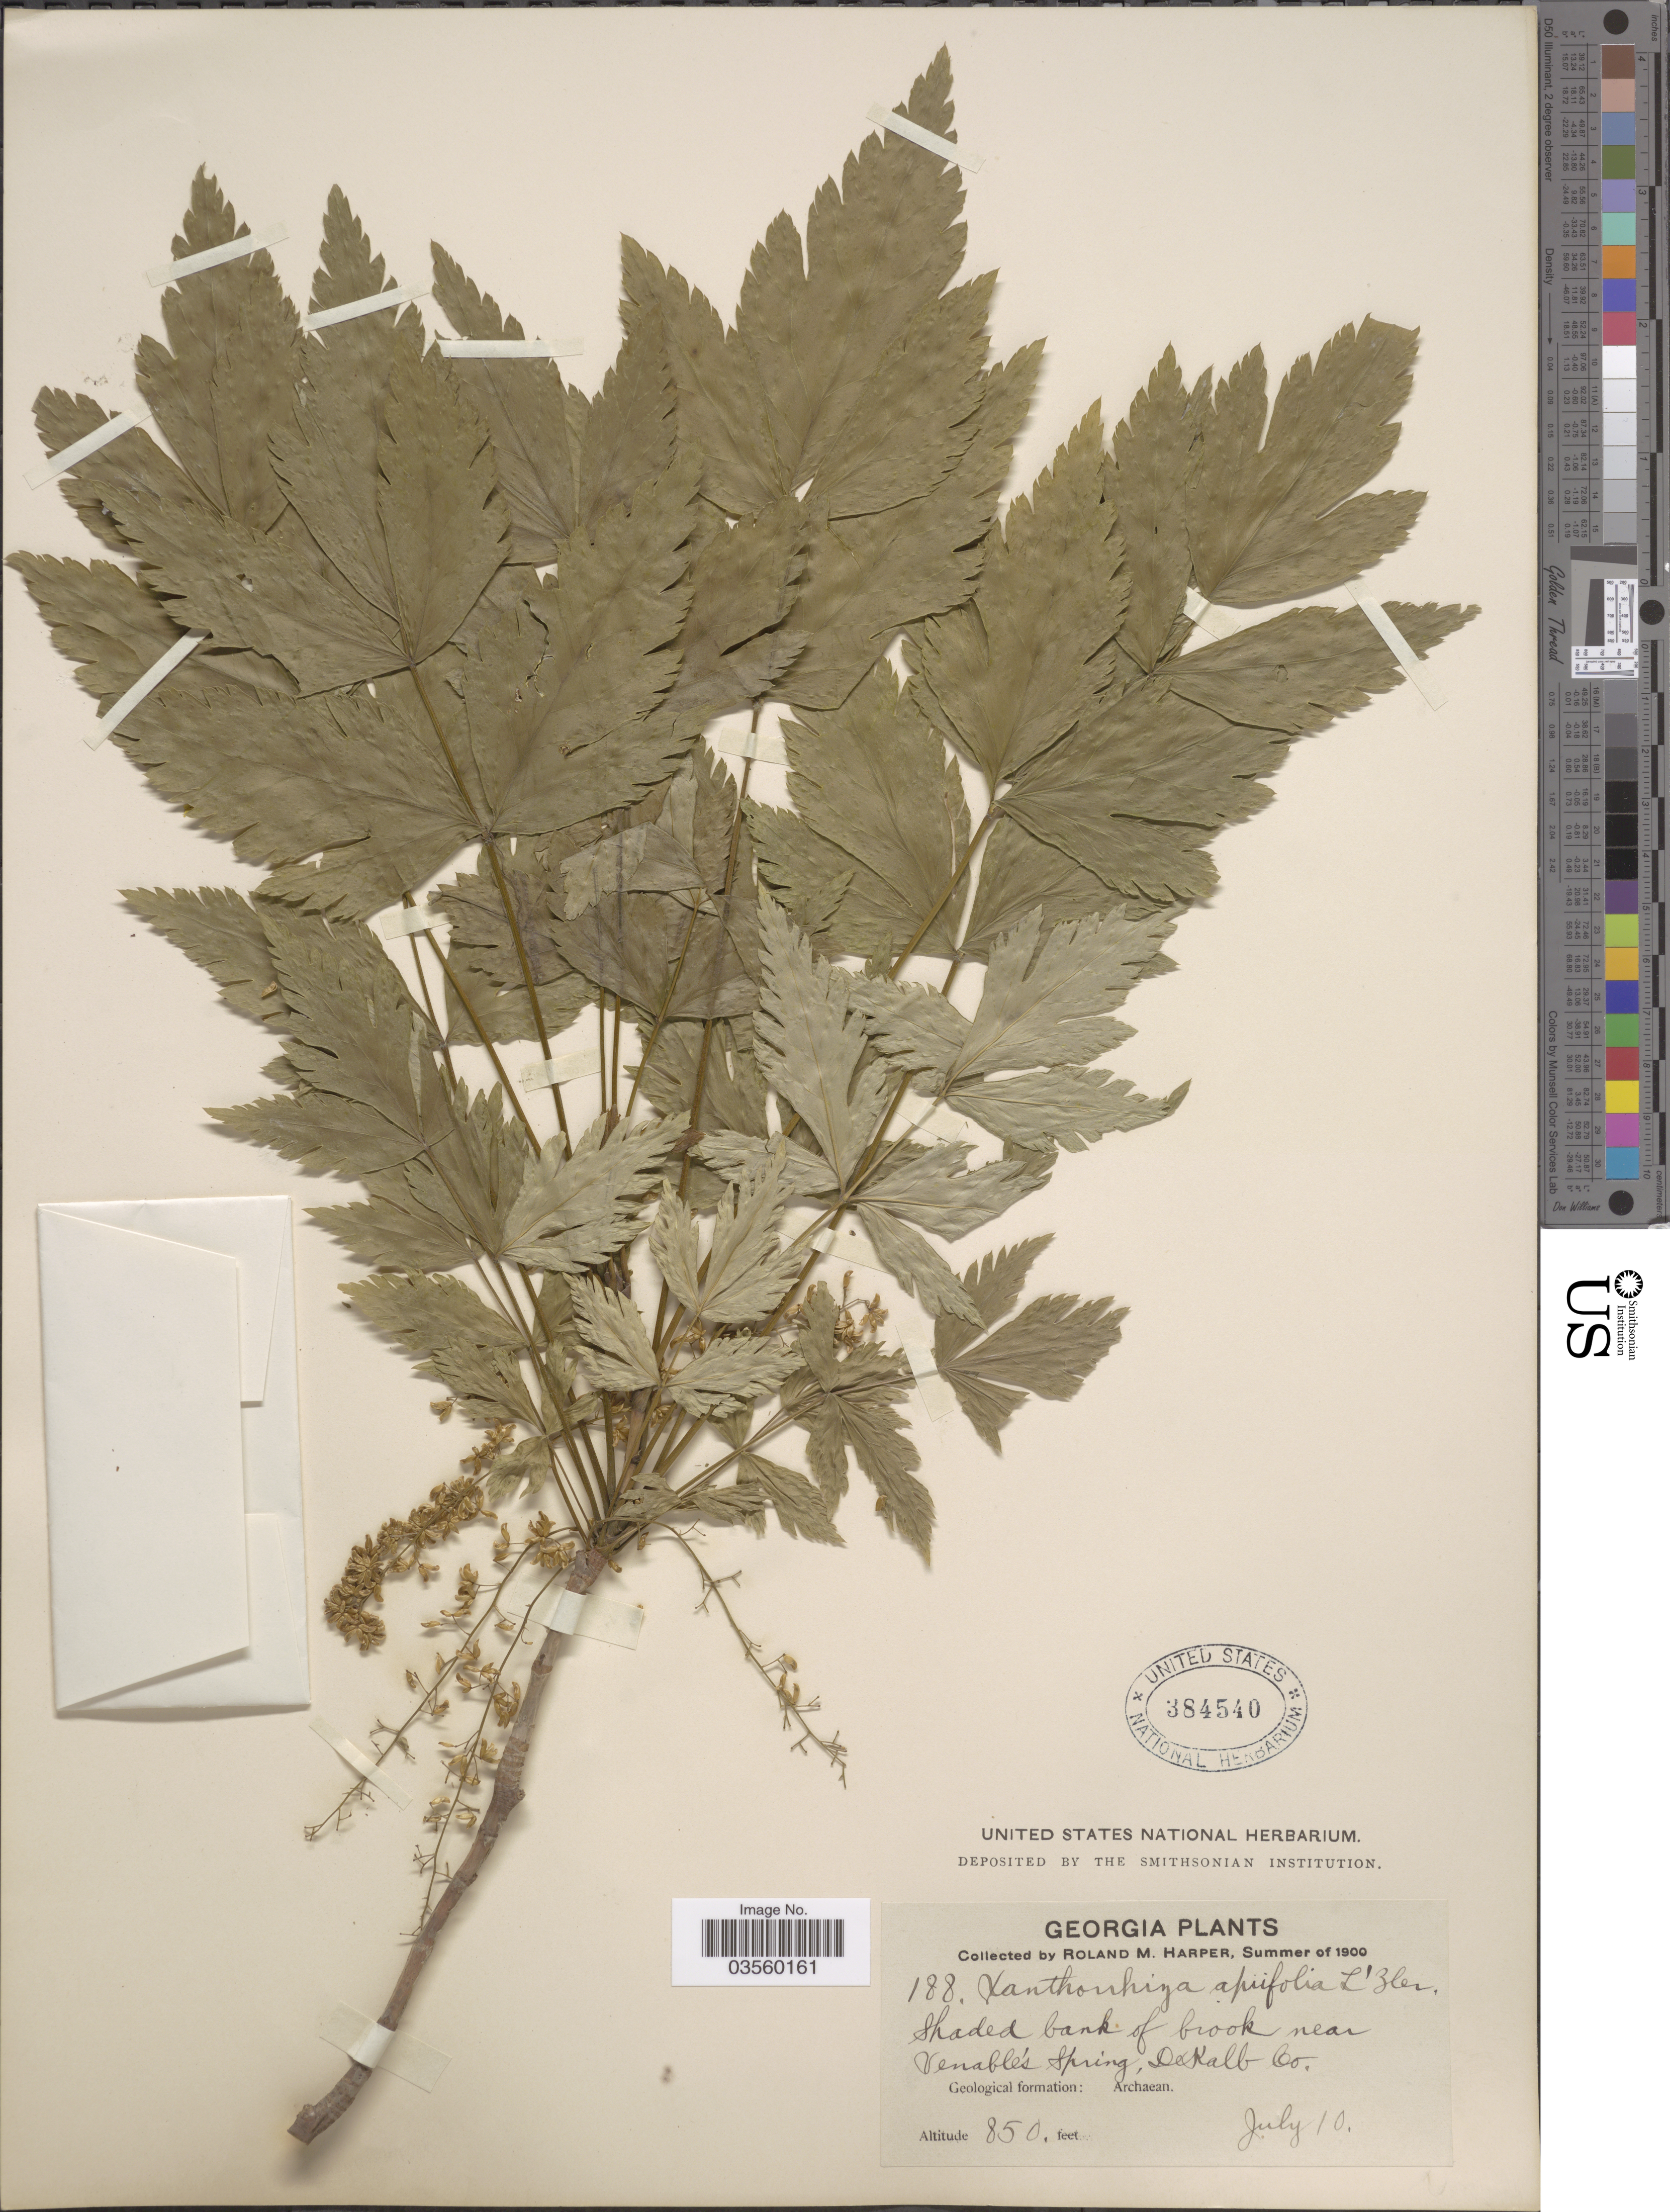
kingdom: Plantae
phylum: Tracheophyta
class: Magnoliopsida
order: Ranunculales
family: Ranunculaceae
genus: Xanthorhiza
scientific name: Xanthorhiza apiifolia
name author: L'Hér.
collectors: R. M. Harper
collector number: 188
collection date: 1900-07-10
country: United States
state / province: Georgia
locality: Near Venable's Spring, DeKalb Co. Geological formation: Archaean.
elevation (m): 259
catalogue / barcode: US 384540